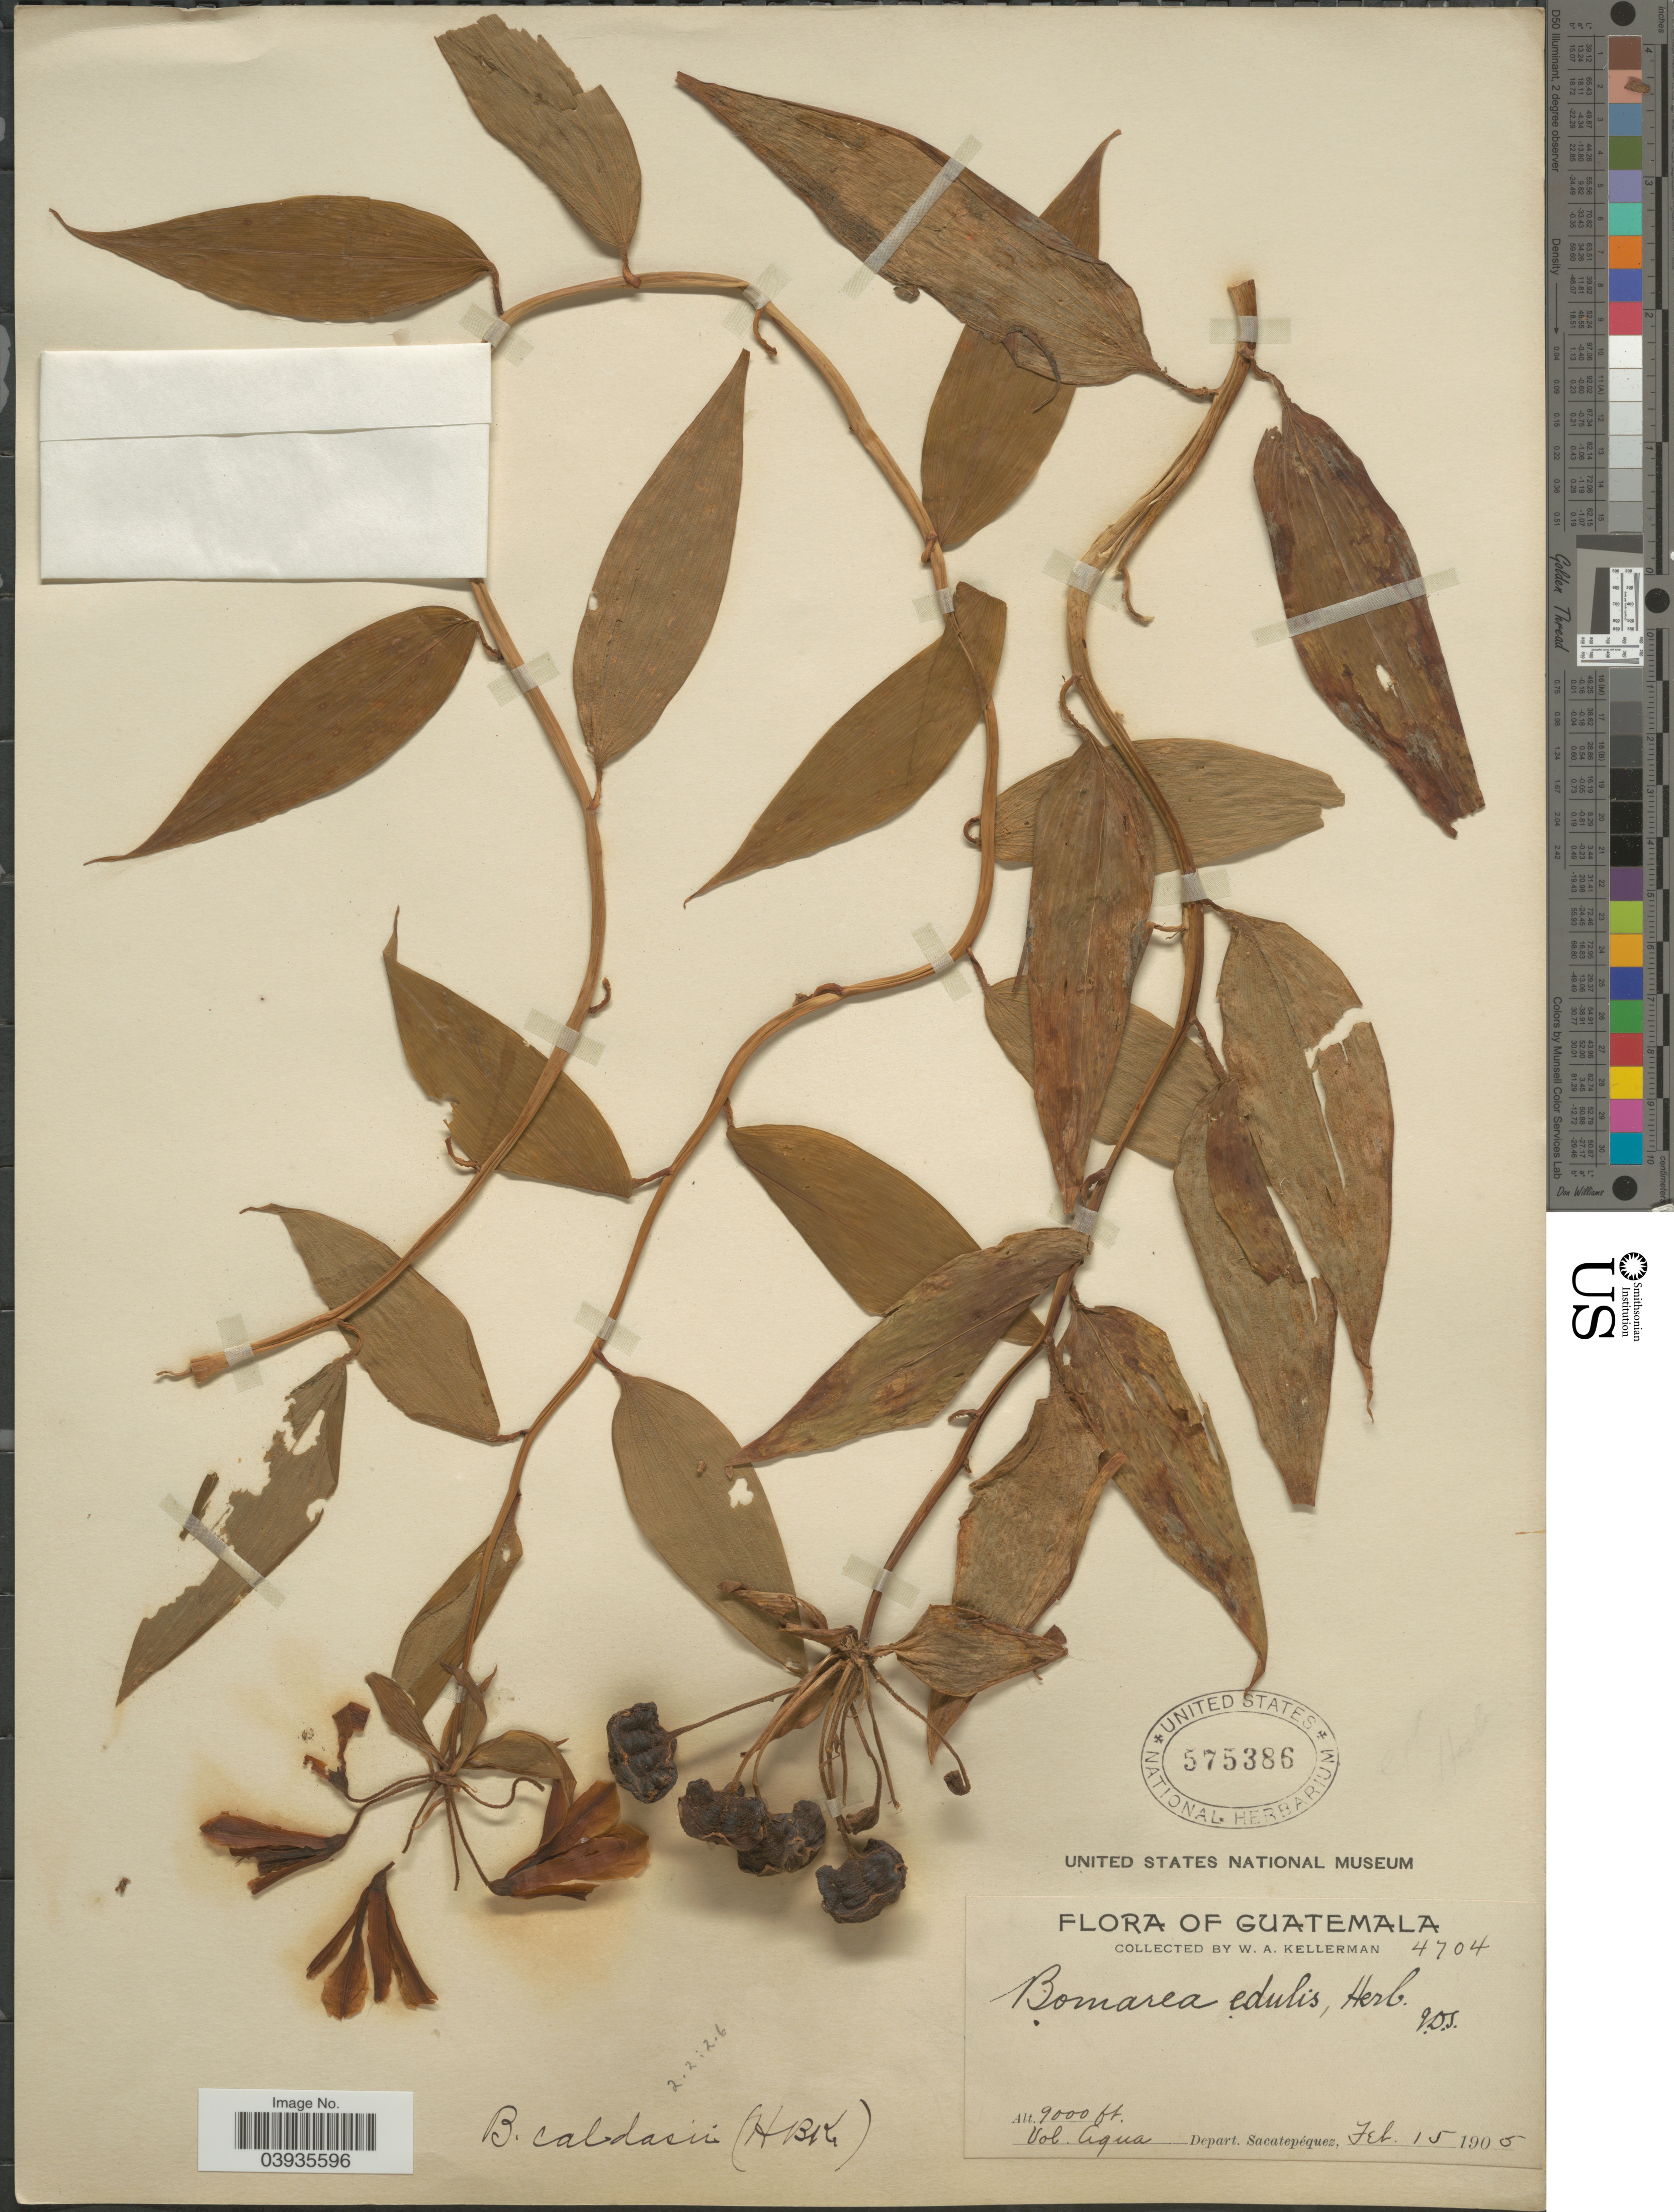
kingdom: Plantae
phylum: Tracheophyta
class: Liliopsida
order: Liliales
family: Alstroemeriaceae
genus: Bomarea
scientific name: Bomarea caldasii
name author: (Kunth) Asch. & Graebener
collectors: W. Kellerman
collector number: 4704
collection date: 1905-02-15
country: Guatemala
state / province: Sacatepequez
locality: Vol. Agua. Depart. Sacatepéquez.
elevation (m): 2743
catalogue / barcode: US 575386